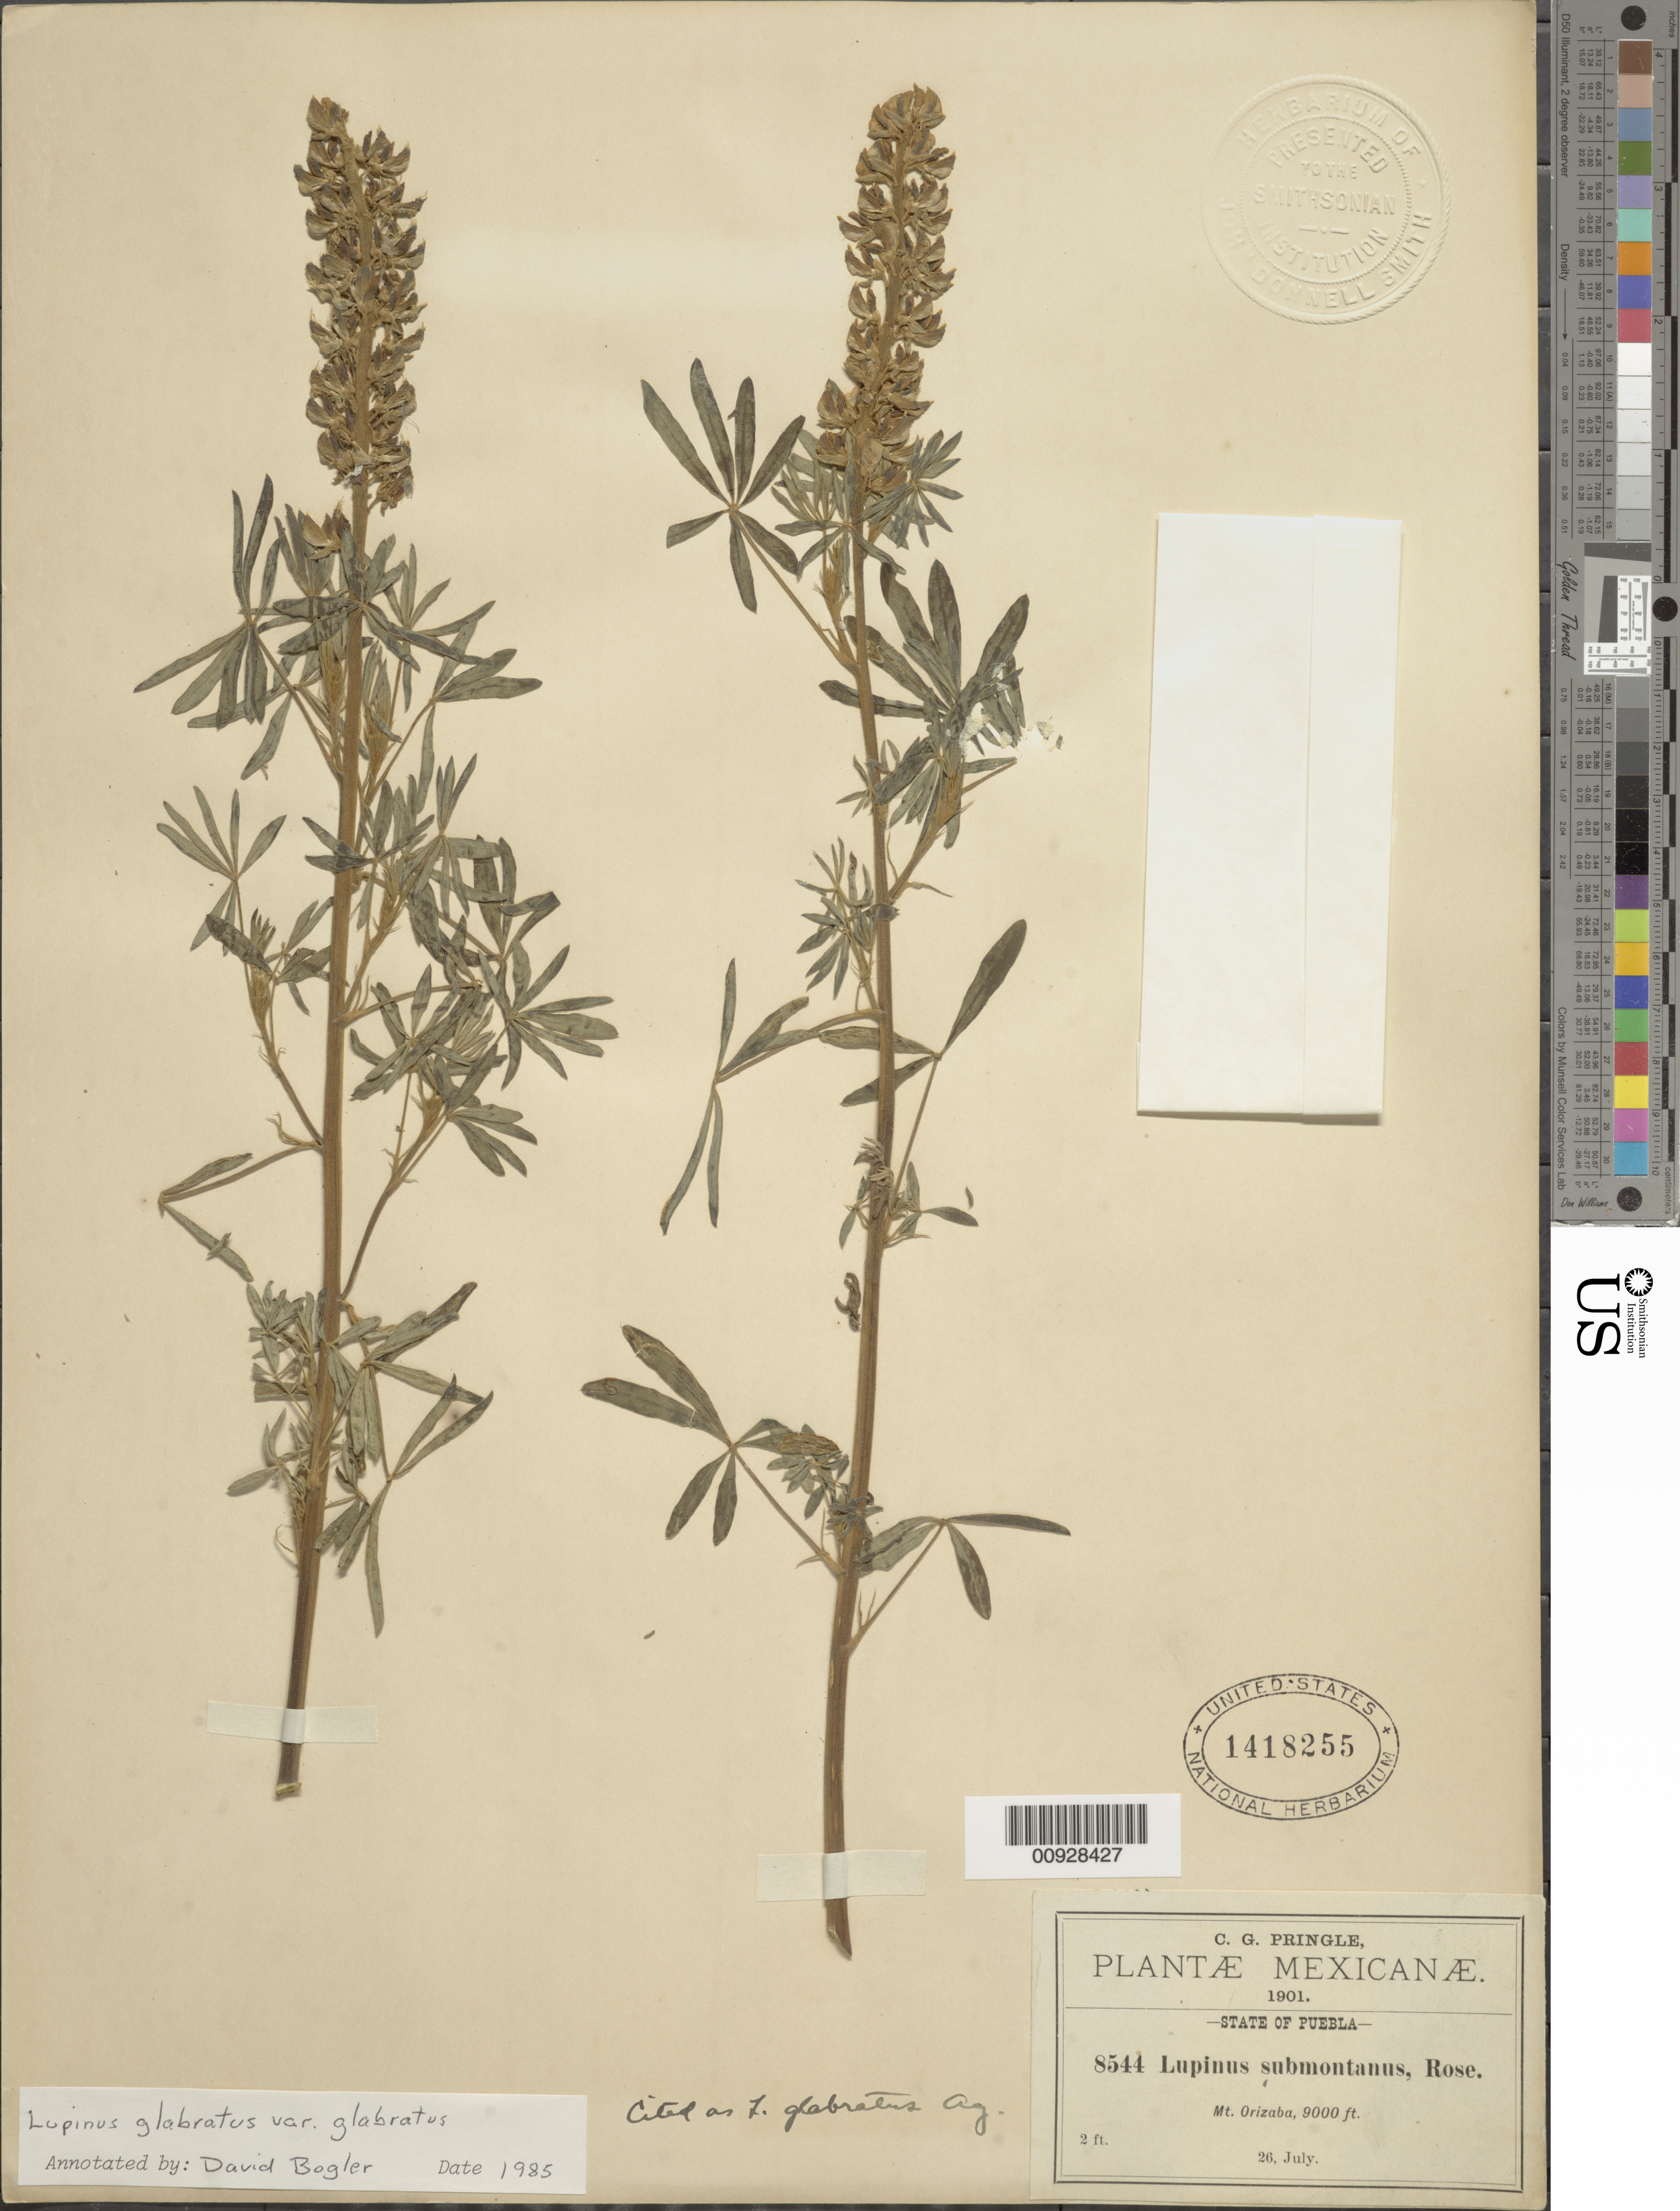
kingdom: Plantae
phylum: Tracheophyta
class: Magnoliopsida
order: Fabales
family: Fabaceae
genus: Lupinus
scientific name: Lupinus glabratus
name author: J. Agardh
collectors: C. G. Pringle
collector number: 8544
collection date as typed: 26 Jul 1901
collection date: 1901-07-26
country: Mexico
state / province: Puebla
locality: Mt. Orizaba.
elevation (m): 2743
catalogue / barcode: US 1418255